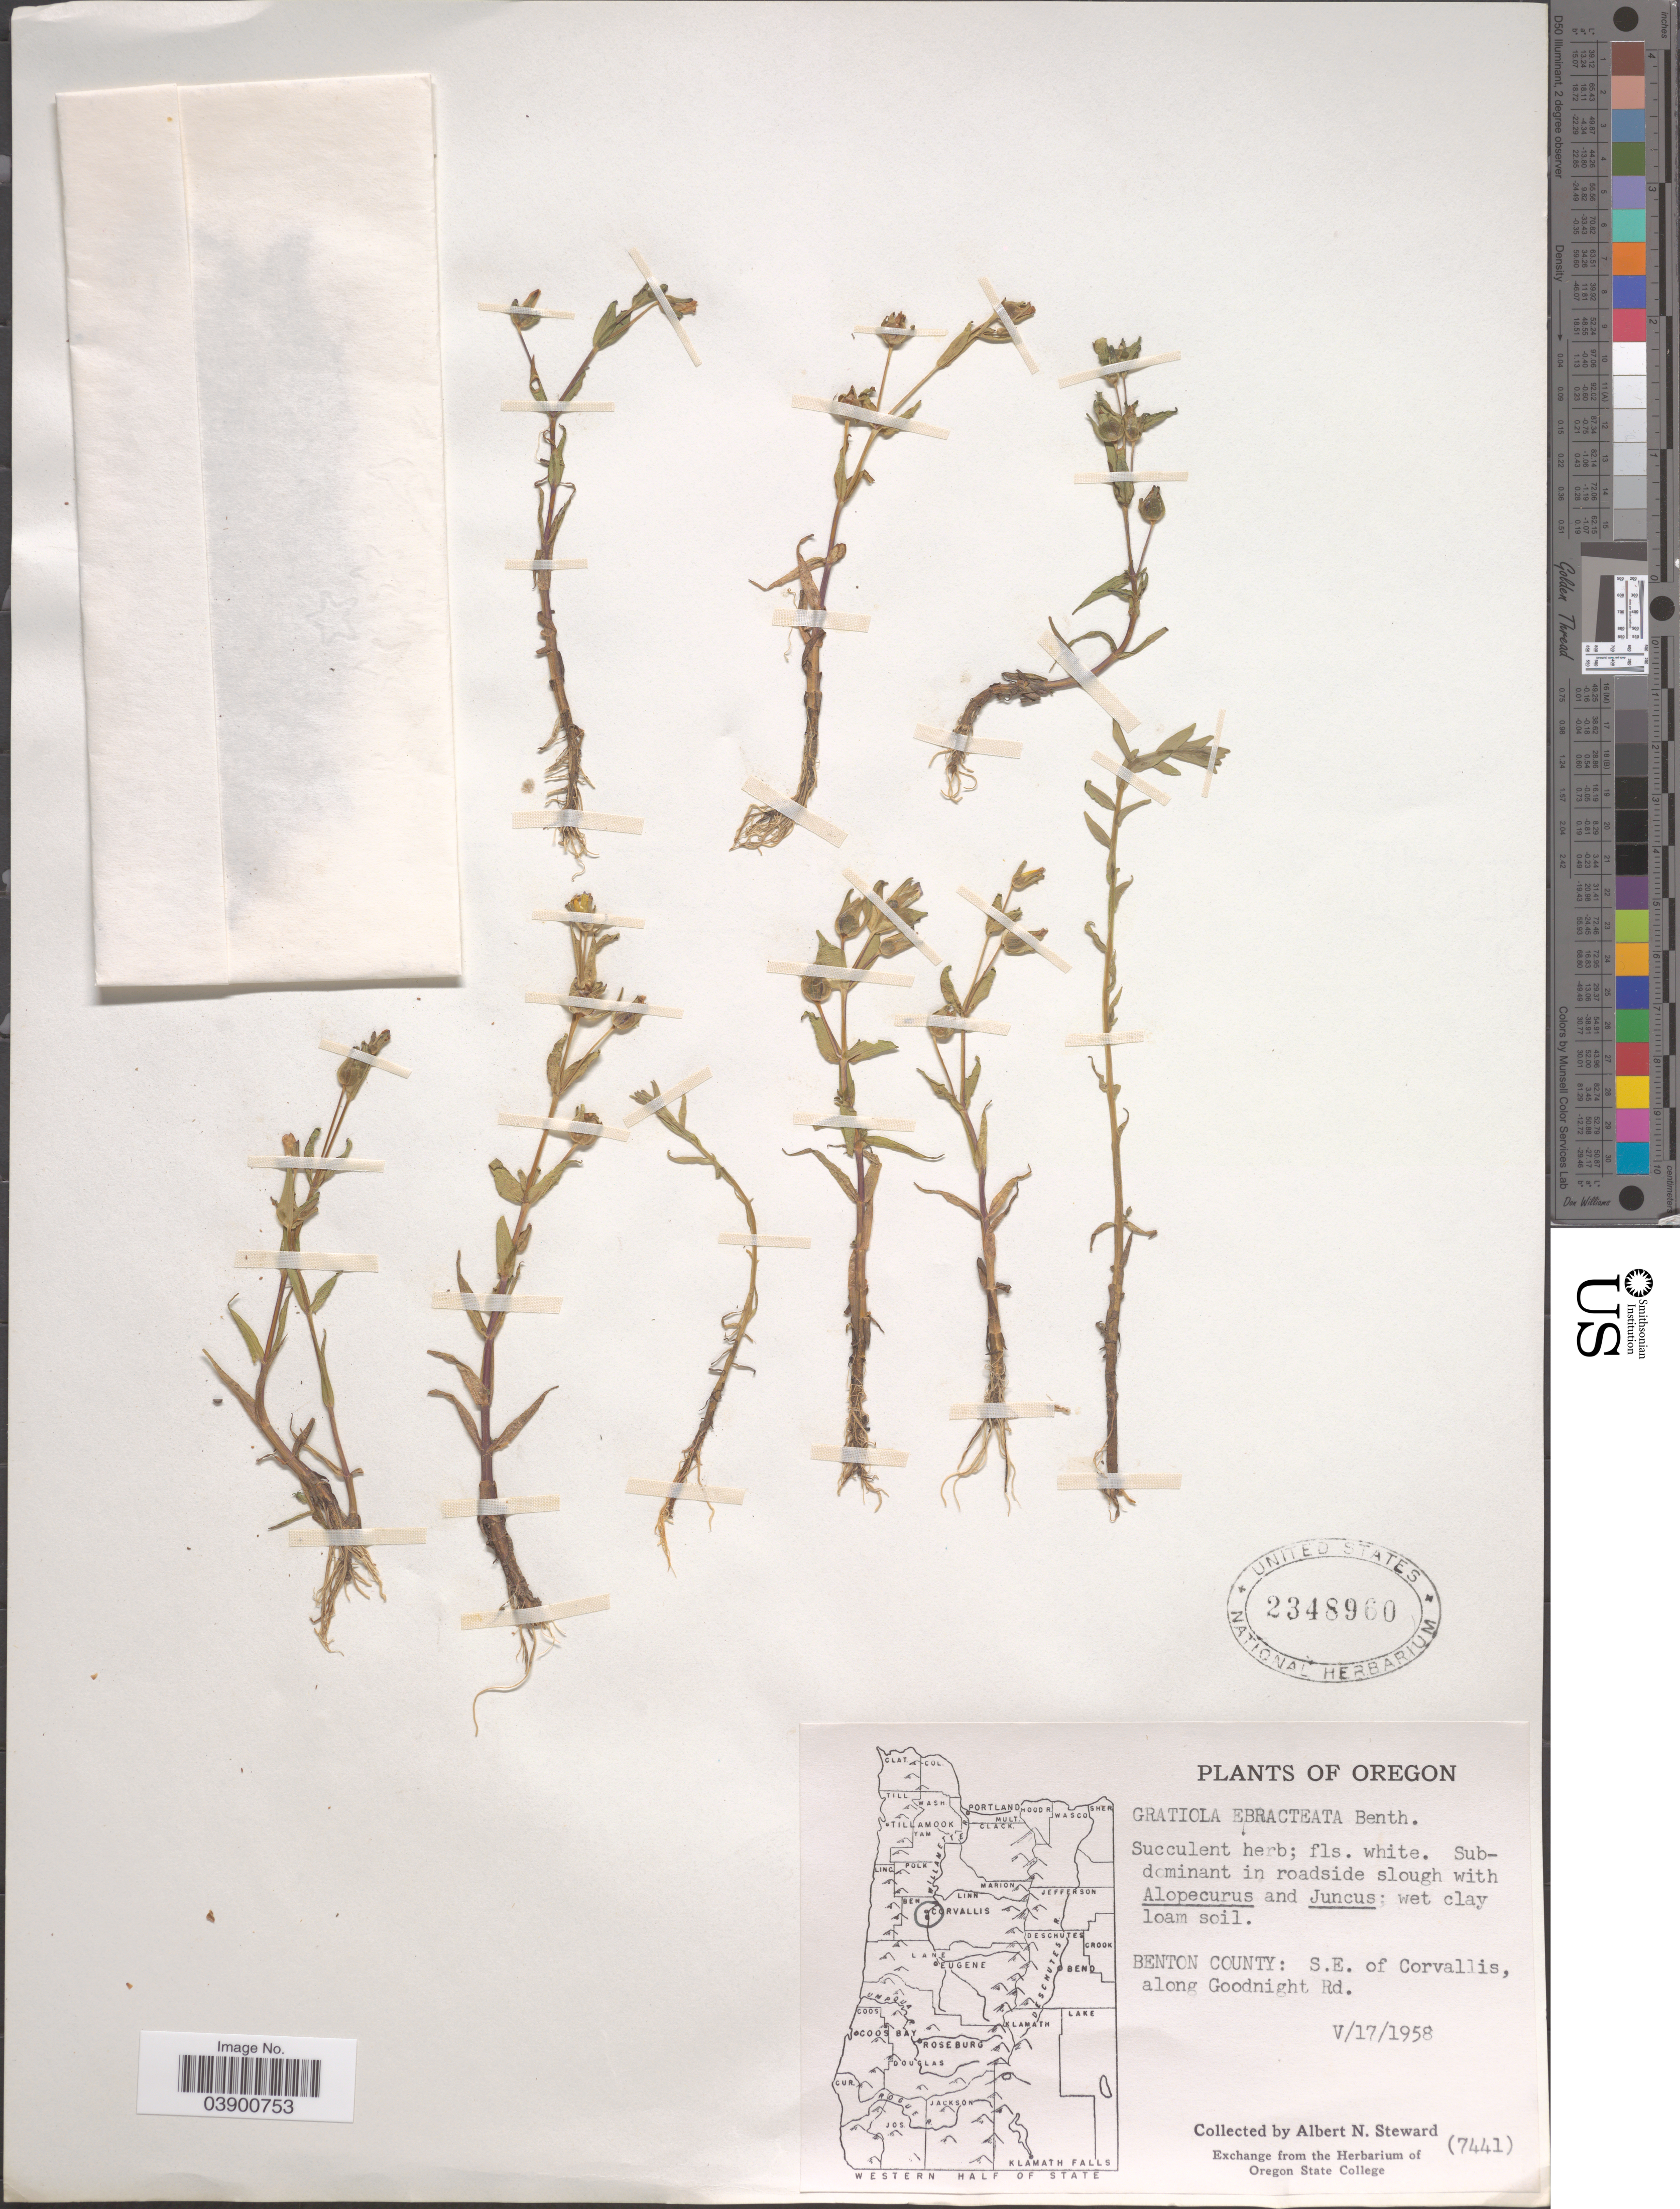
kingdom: Plantae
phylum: Tracheophyta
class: Magnoliopsida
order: Lamiales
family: Plantaginaceae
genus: Gratiola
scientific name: Gratiola ebracteata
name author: Benth.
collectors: A. N. Steward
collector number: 7441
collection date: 1958-05-17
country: United States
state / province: Oregon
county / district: Benton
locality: Benton County: S.E. of Corvallis, along Goodnight Rd.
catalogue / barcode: US 2348960